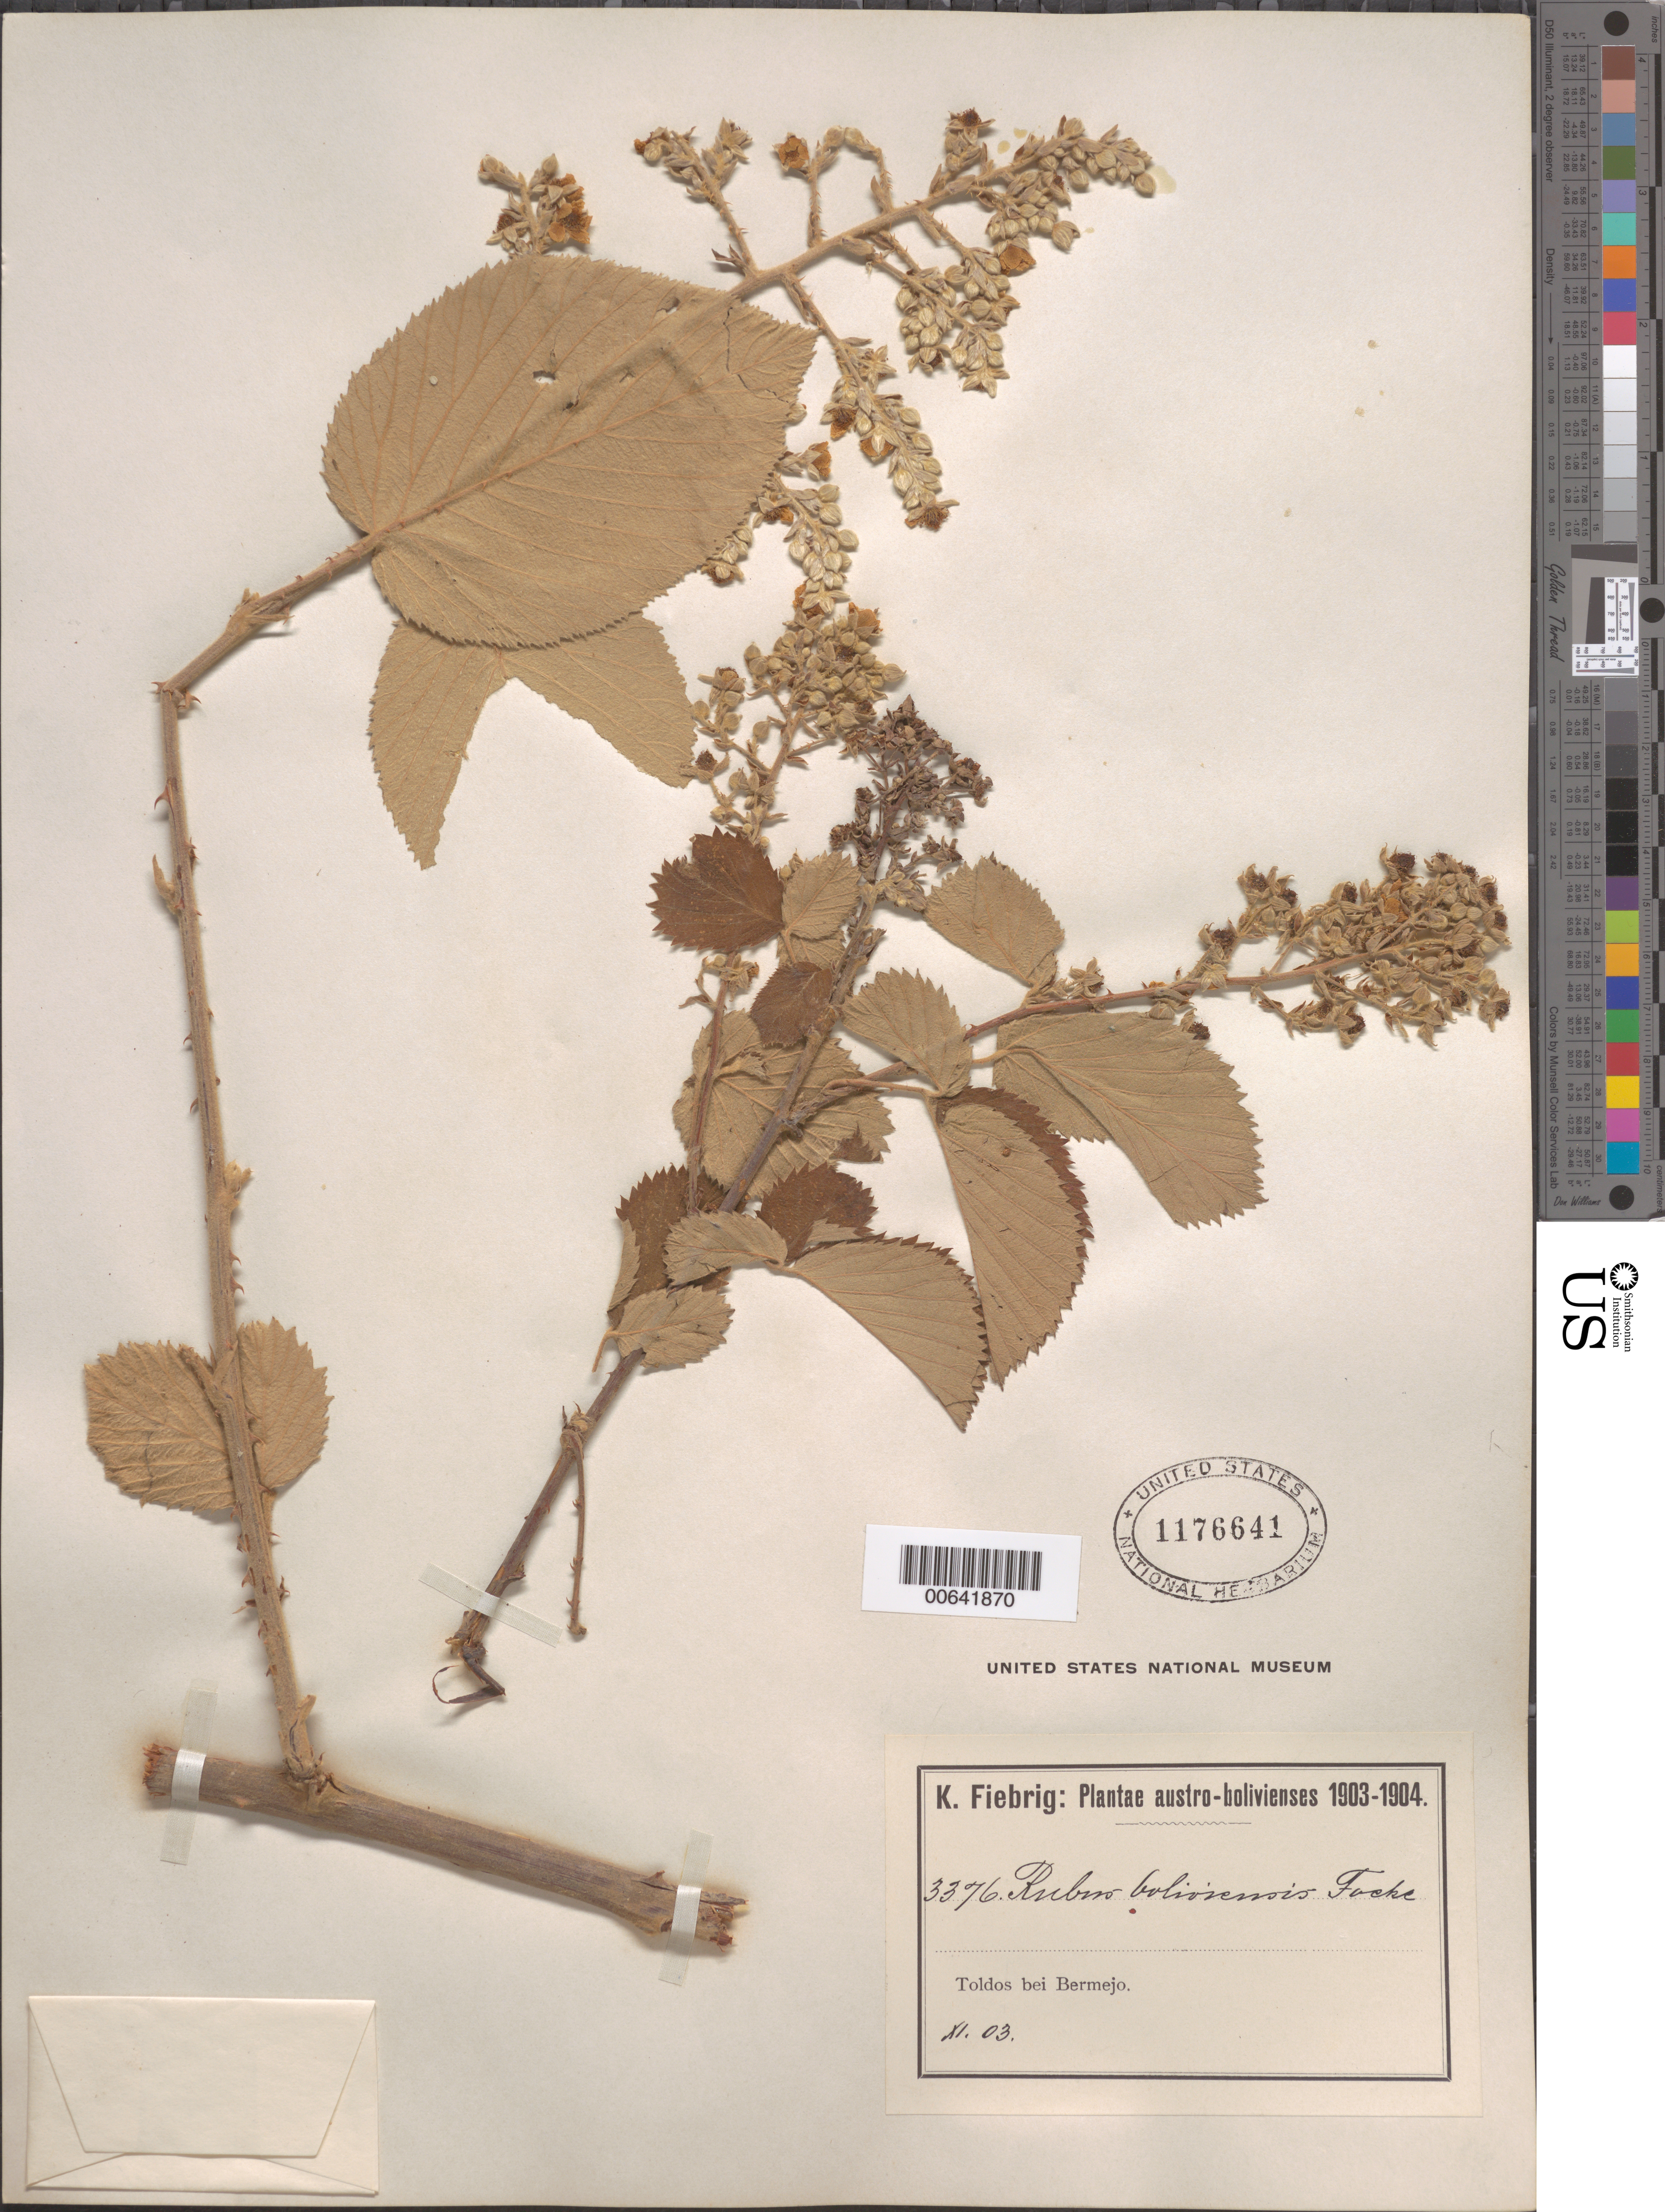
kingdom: Plantae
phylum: Tracheophyta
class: Magnoliopsida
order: Rosales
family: Rosaceae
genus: Rubus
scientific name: Rubus boliviensis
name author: Focke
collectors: K. Fiebrig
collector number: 3376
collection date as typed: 01 Nov 1903 or 11 Jan 1903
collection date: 1903-01-11 or 1903-11-01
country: Bolivia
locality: Todos bei Bermejo ?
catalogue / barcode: US 1176641